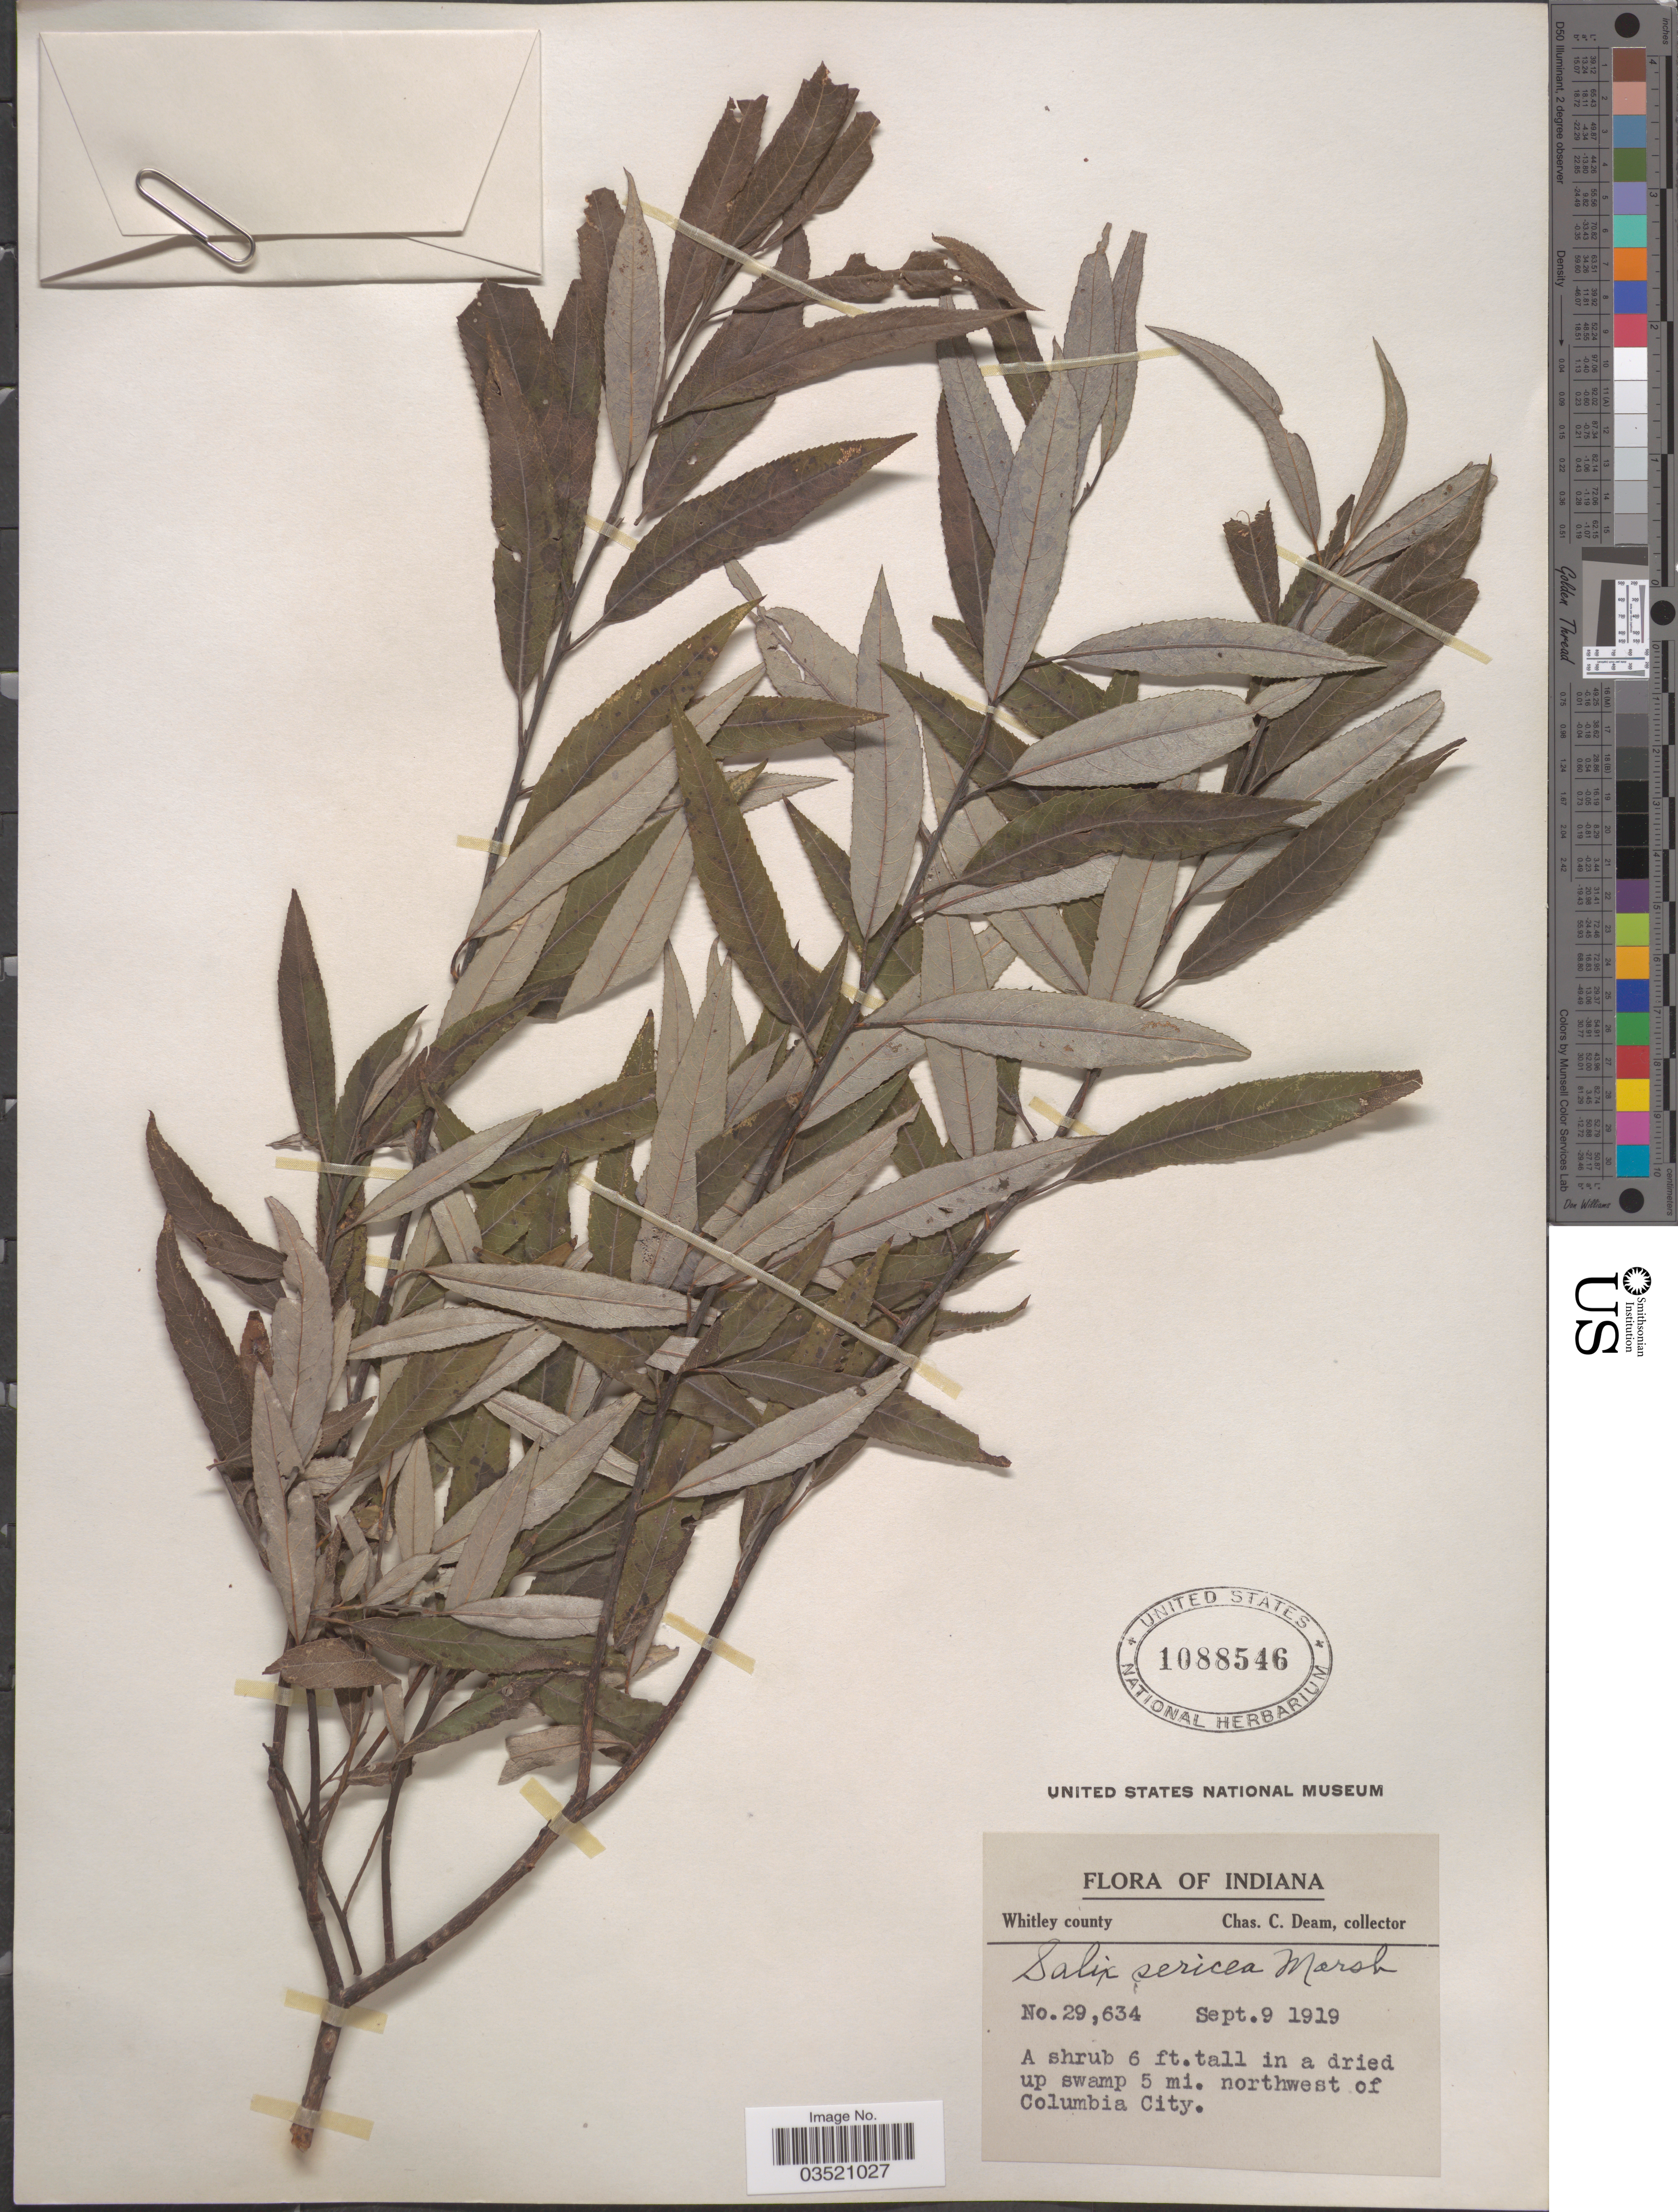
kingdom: Plantae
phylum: Tracheophyta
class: Magnoliopsida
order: Malpighiales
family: Salicaceae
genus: Salix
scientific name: Salix sericea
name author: Marshall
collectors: C. C. Deam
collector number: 29634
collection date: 1919-09-09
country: United States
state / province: Indiana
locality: Whitley County. 5 mi. northwest of Columbia City.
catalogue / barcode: US 1088546